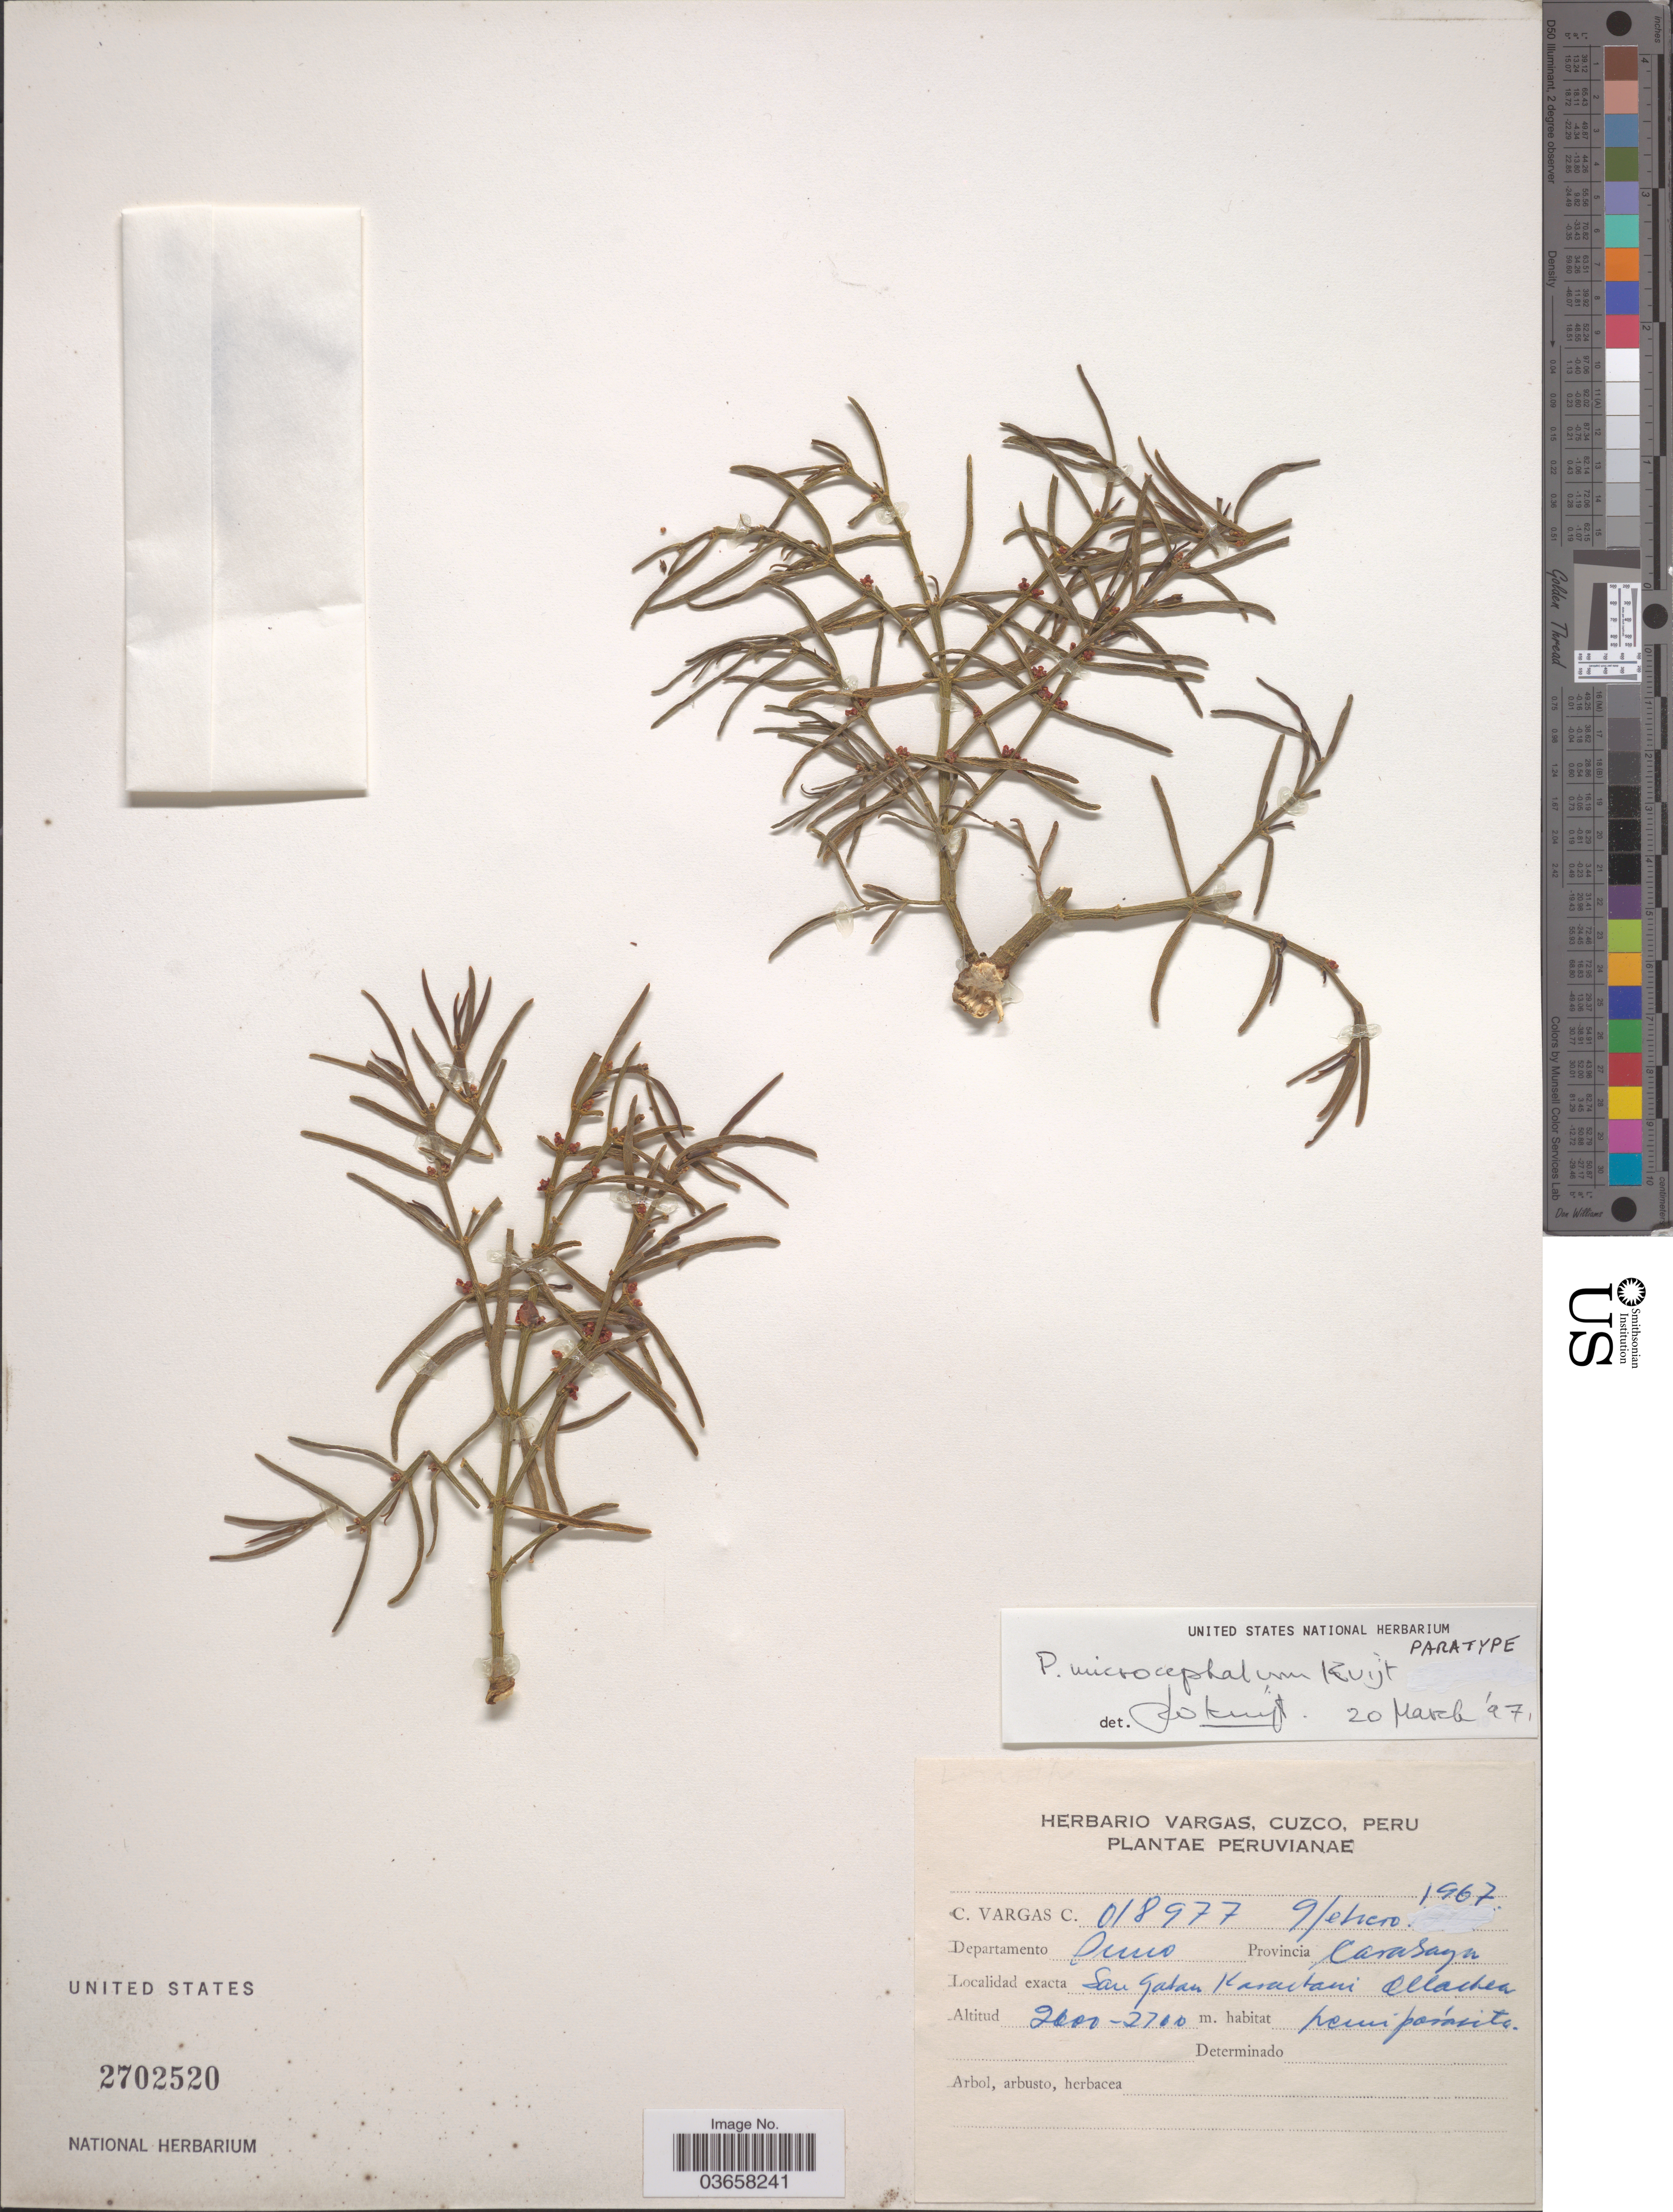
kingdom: Plantae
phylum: Tracheophyta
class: Magnoliopsida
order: Santalales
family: Viscaceae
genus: Phoradendron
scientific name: Phoradendron microcephalum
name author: Kuijt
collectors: C. Vargas Calderón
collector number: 018977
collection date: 1967-01-09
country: Peru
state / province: Puno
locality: Departamento Puno. Provincia Carabaya. San Gaban Kantutani [interpreted] Ollachea.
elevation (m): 2600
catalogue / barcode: US 2702520